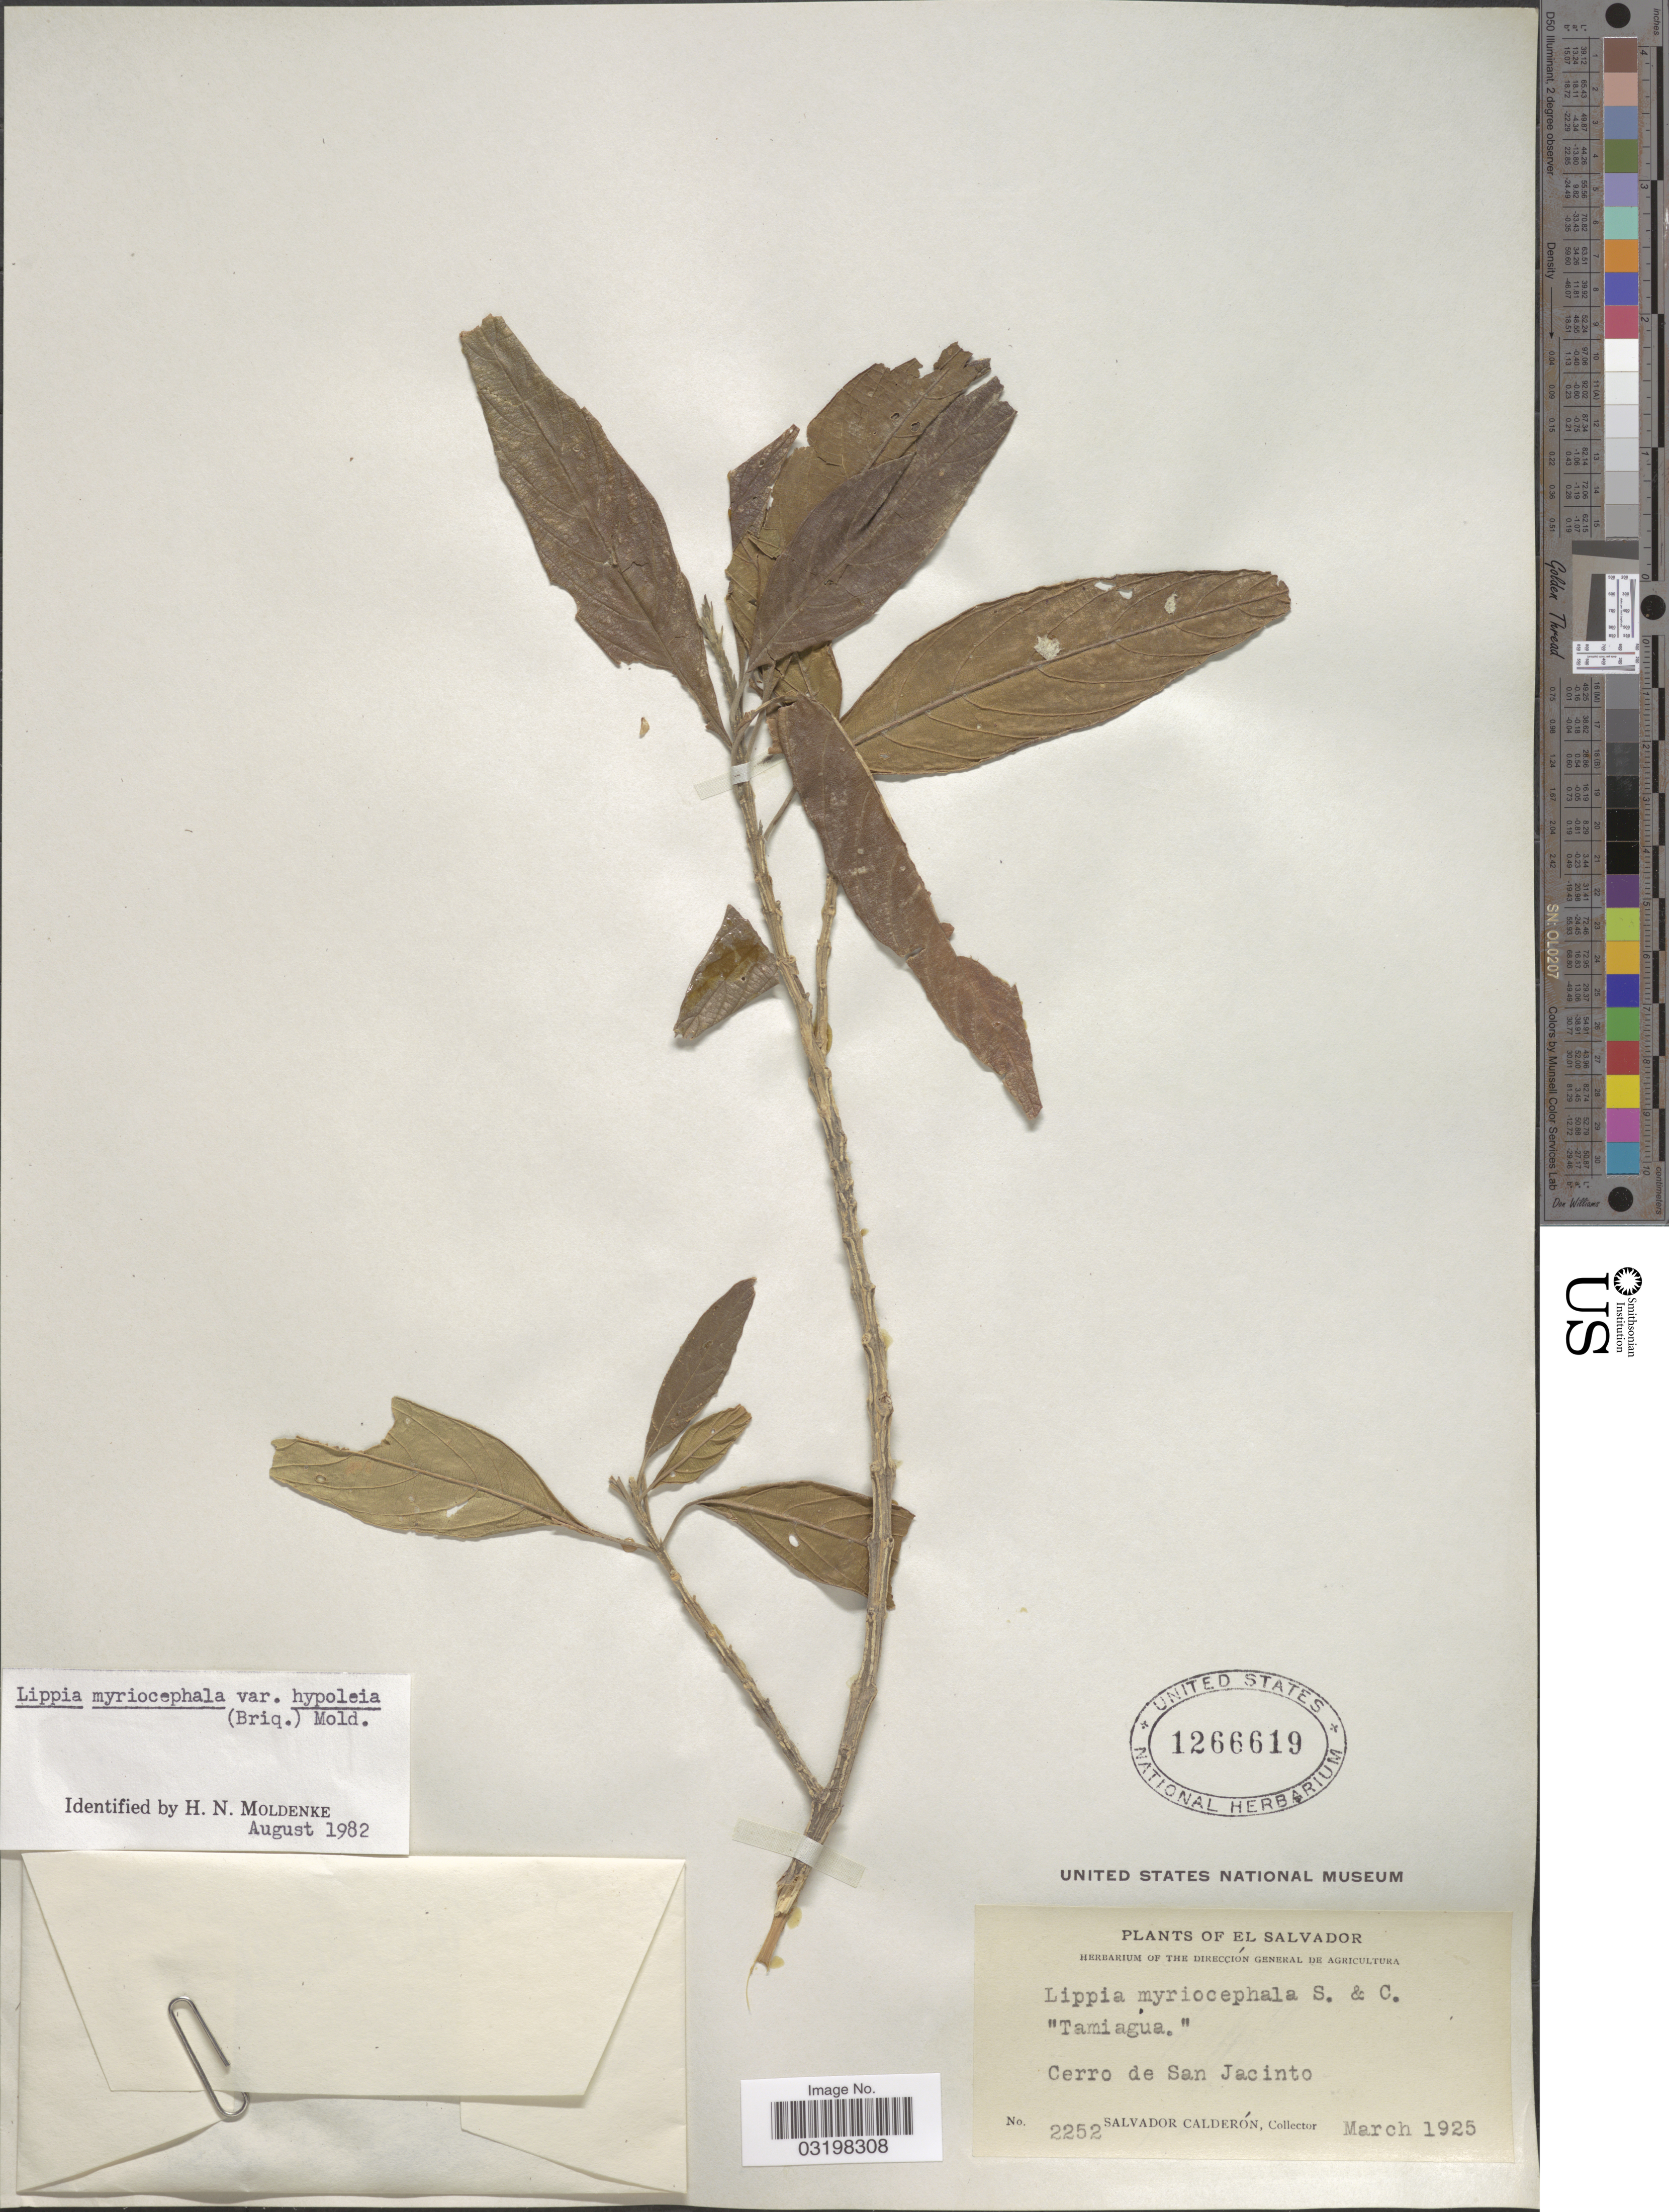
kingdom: Plantae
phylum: Tracheophyta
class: Magnoliopsida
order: Lamiales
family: Verbenaceae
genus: Lippia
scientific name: Lippia myriocephala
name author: Schltdl. & Cham.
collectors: S. Calderón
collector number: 2252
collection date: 1925-03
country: El Salvador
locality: Cerro de San Jacinto.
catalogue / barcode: US 1266619